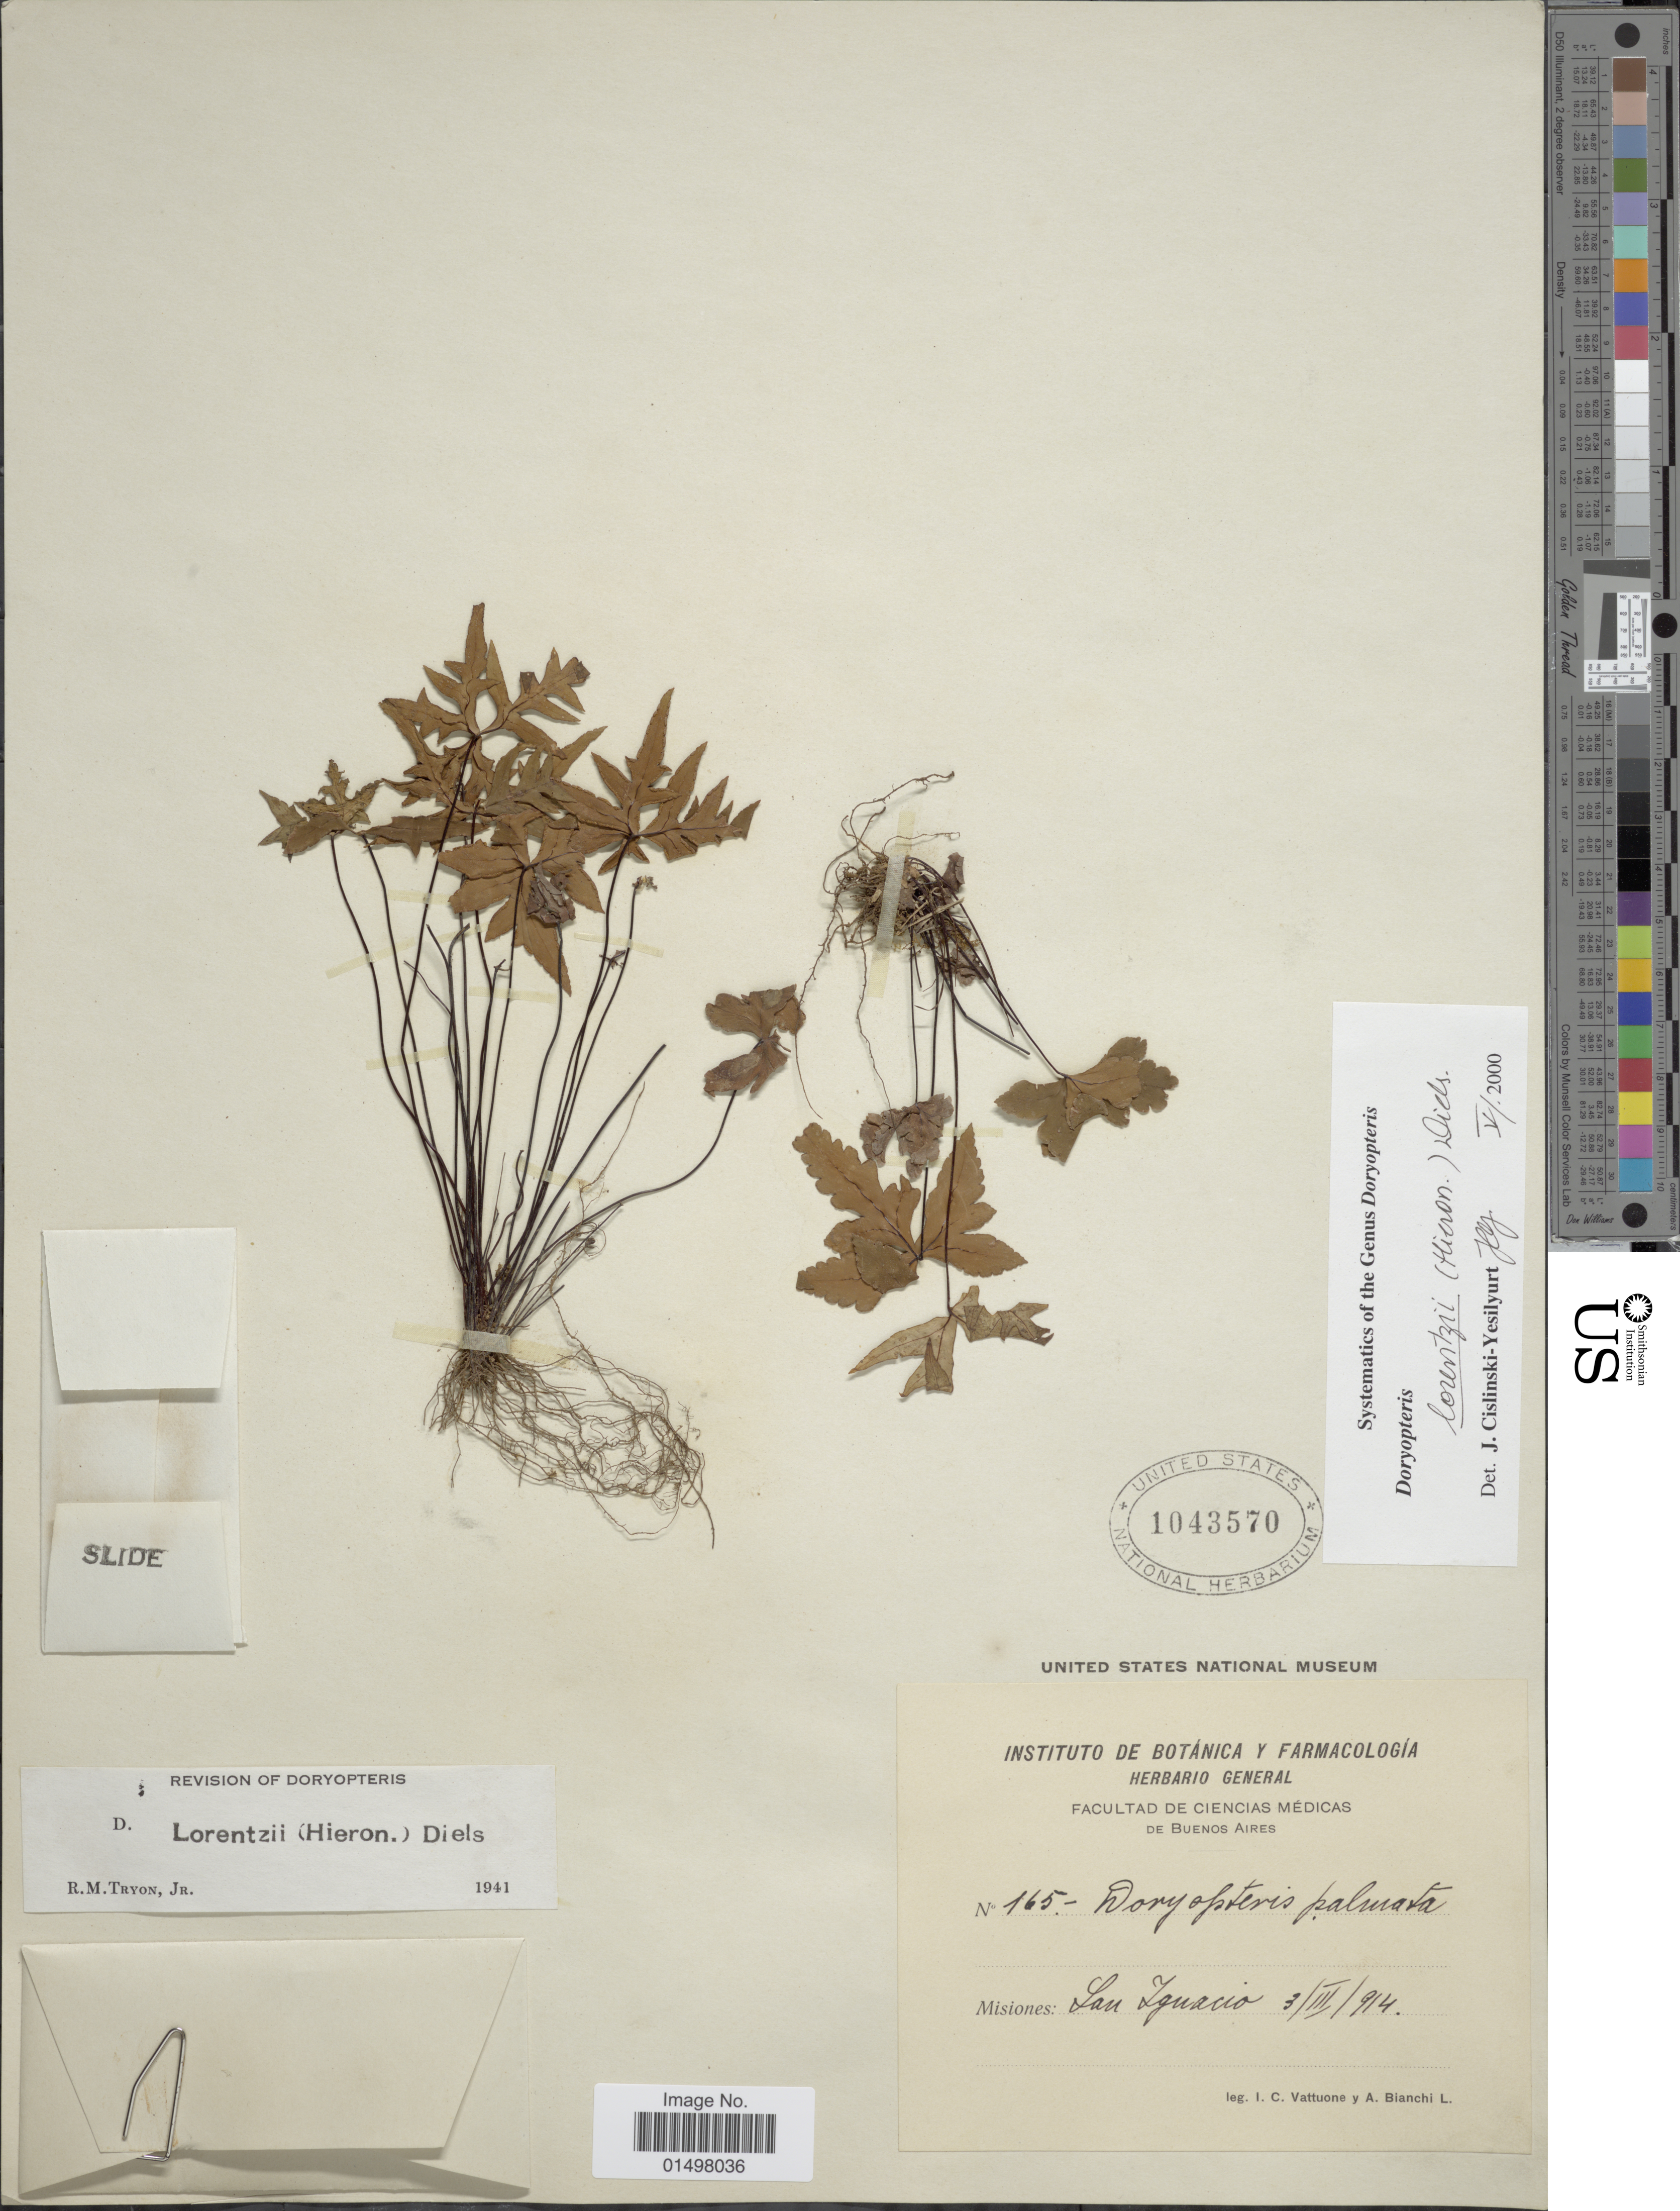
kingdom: Plantae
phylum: Tracheophyta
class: Polypodiopsida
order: Polypodiales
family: Pteridaceae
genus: Doryopteris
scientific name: Doryopteris lorentzii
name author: (Diels) Hieron.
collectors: I. Vattuone & A. Bianchi L.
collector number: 165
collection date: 1914-03-03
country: Argentina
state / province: Misiones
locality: San Ignacio.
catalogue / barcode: US 1043570